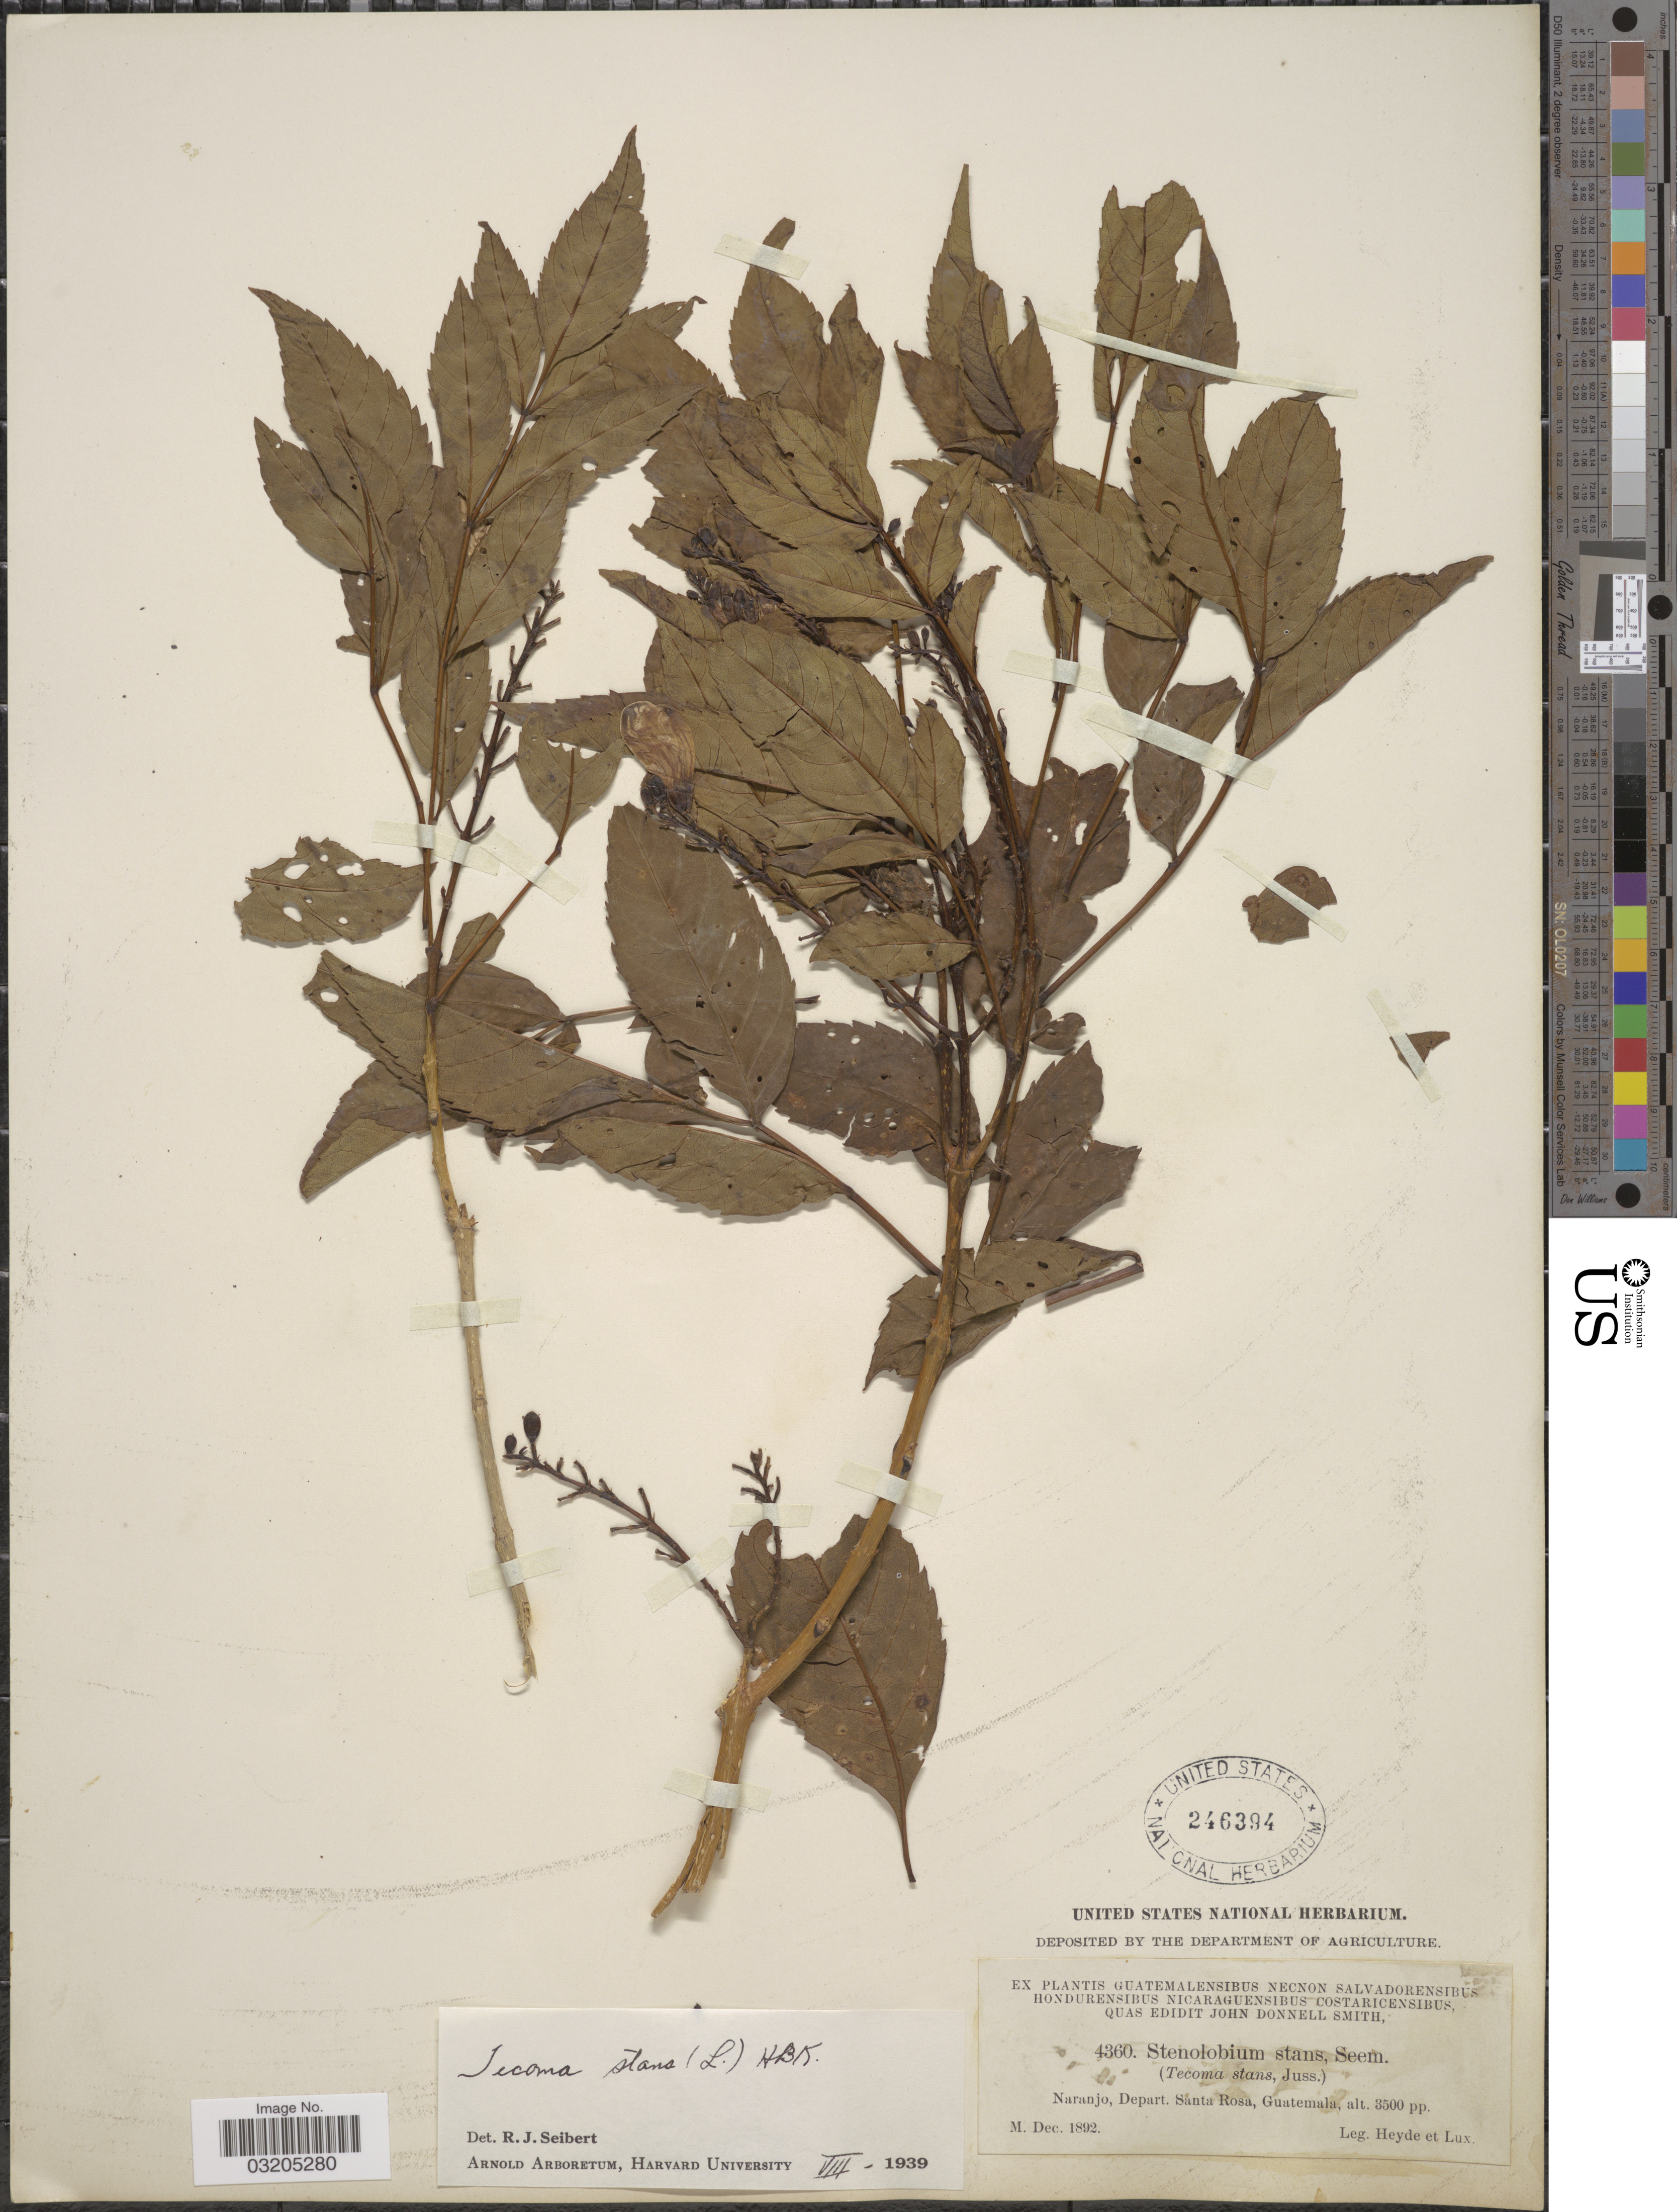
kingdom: Plantae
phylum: Tracheophyta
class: Magnoliopsida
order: Lamiales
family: Bignoniaceae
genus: Tecoma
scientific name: Tecoma stans var. stans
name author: (L.) Juss. ex Kunth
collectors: Heyde & Lux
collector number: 4360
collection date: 1892-12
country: Guatemala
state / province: Santa Rosa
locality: Naranjo, Depart. Santa Rosa.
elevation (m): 1067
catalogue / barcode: US 246394